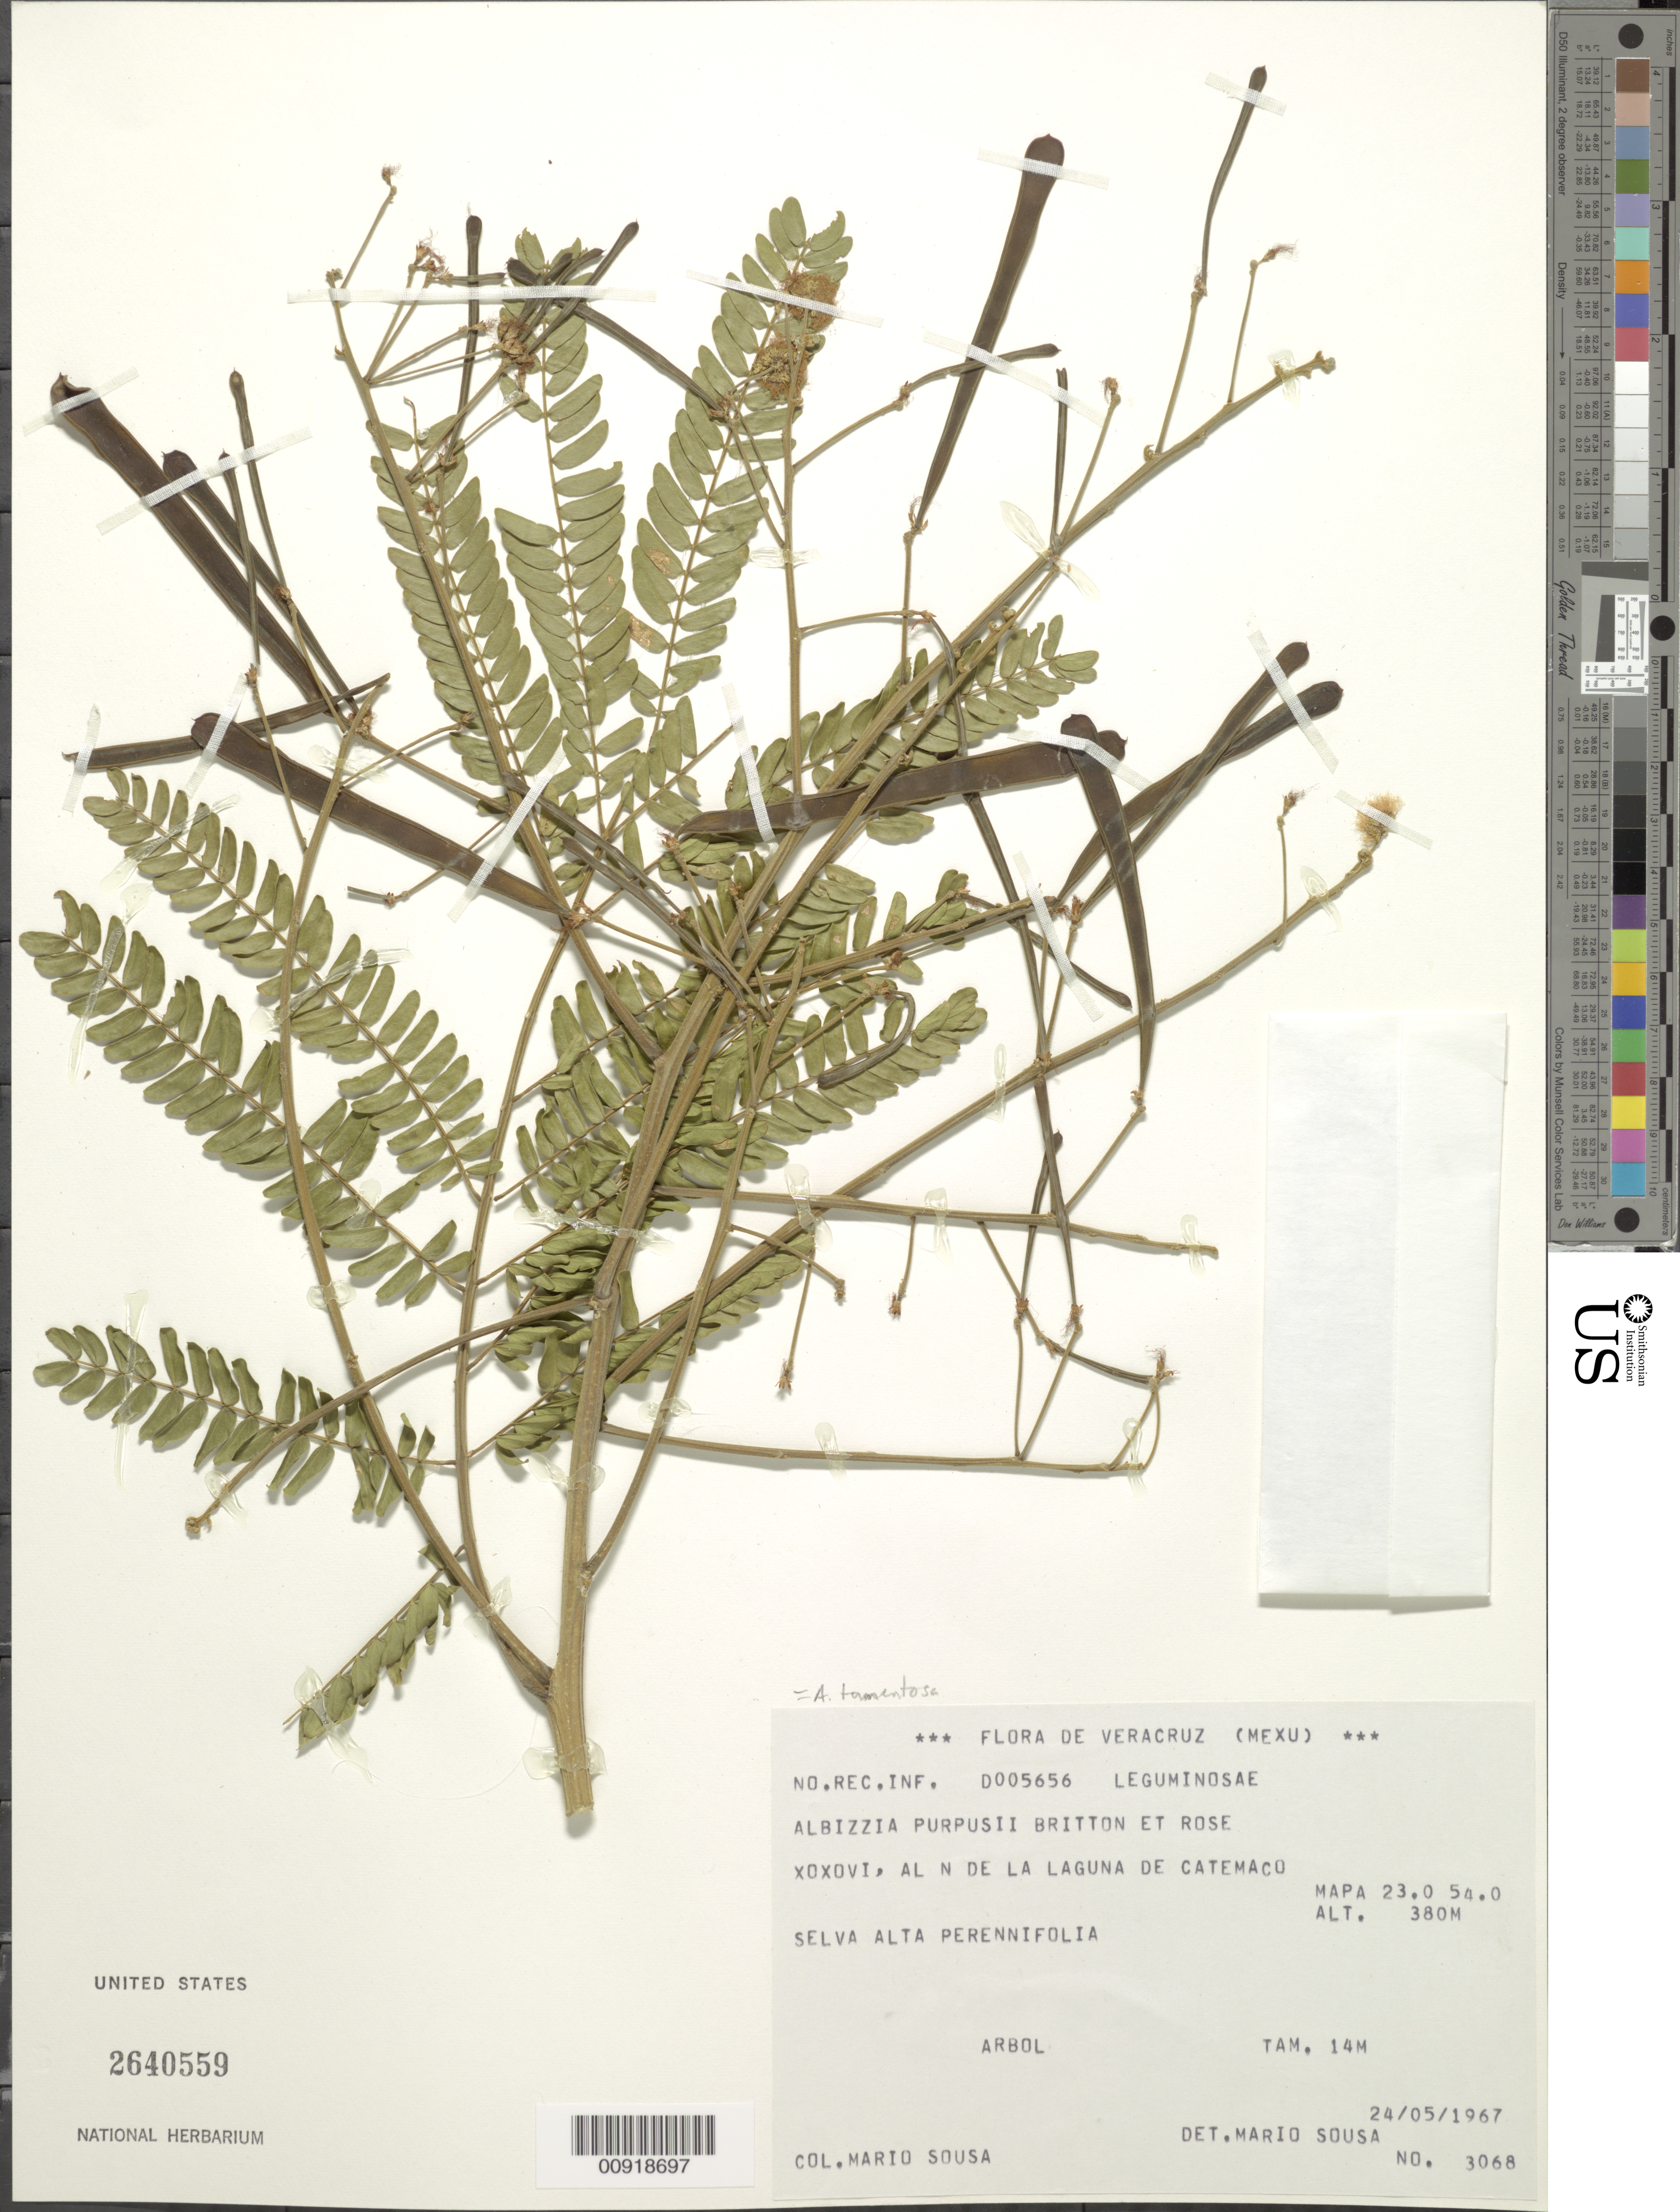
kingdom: Plantae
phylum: Tracheophyta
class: Magnoliopsida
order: Fabales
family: Fabaceae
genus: Pseudalbizzia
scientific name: Pseudalbizzia tomentosa var. purpusii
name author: (Britton & Rose) Koenen & Duno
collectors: M. Sousa S.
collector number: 3068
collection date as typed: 24 May 1967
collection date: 1967-05-24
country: Mexico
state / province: Veracruz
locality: Xoxovi, al N de la Laguna de Catemaco. Mapa 23.0 54.0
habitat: Selva alta perennifolia.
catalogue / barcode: US 2640559